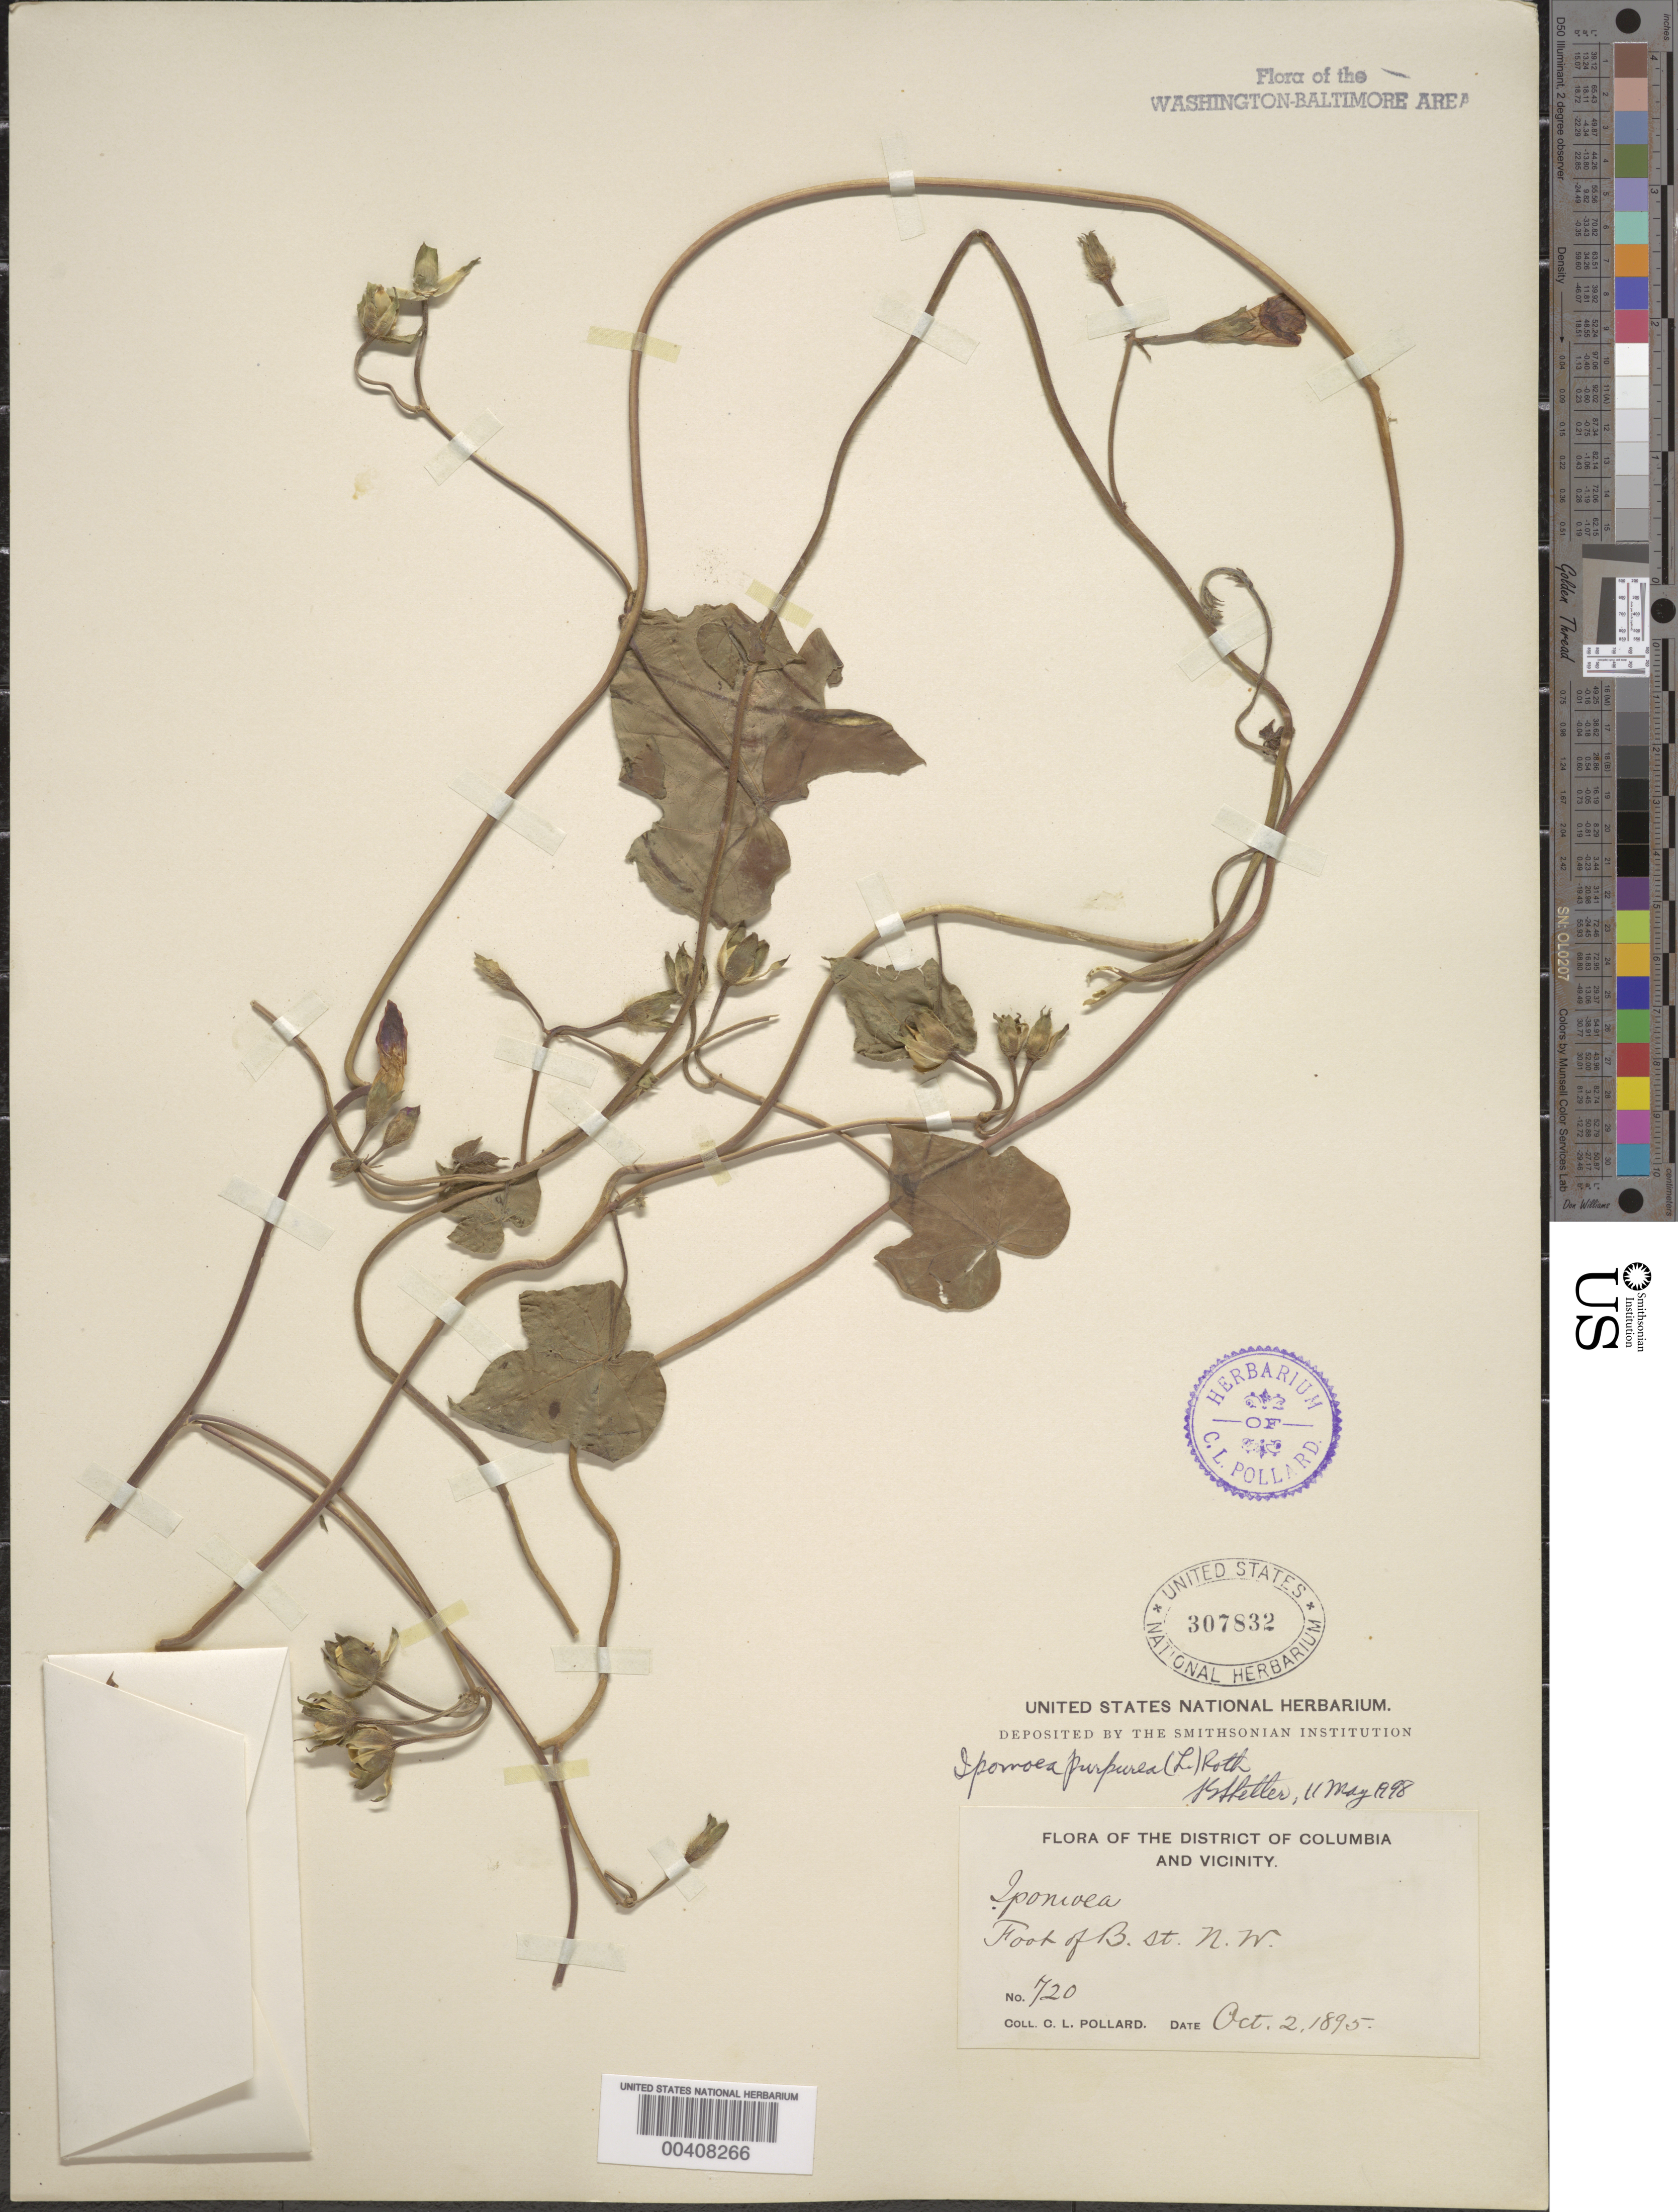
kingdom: Plantae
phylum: Tracheophyta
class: Magnoliopsida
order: Solanales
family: Convolvulaceae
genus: Ipomoea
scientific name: Ipomoea lacunosa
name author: L.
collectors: C. L. Pollard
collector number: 720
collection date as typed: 02 Oct 1895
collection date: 1895-10-02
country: United States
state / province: District of Columbia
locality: Foot of B St., NW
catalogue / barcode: US 307832